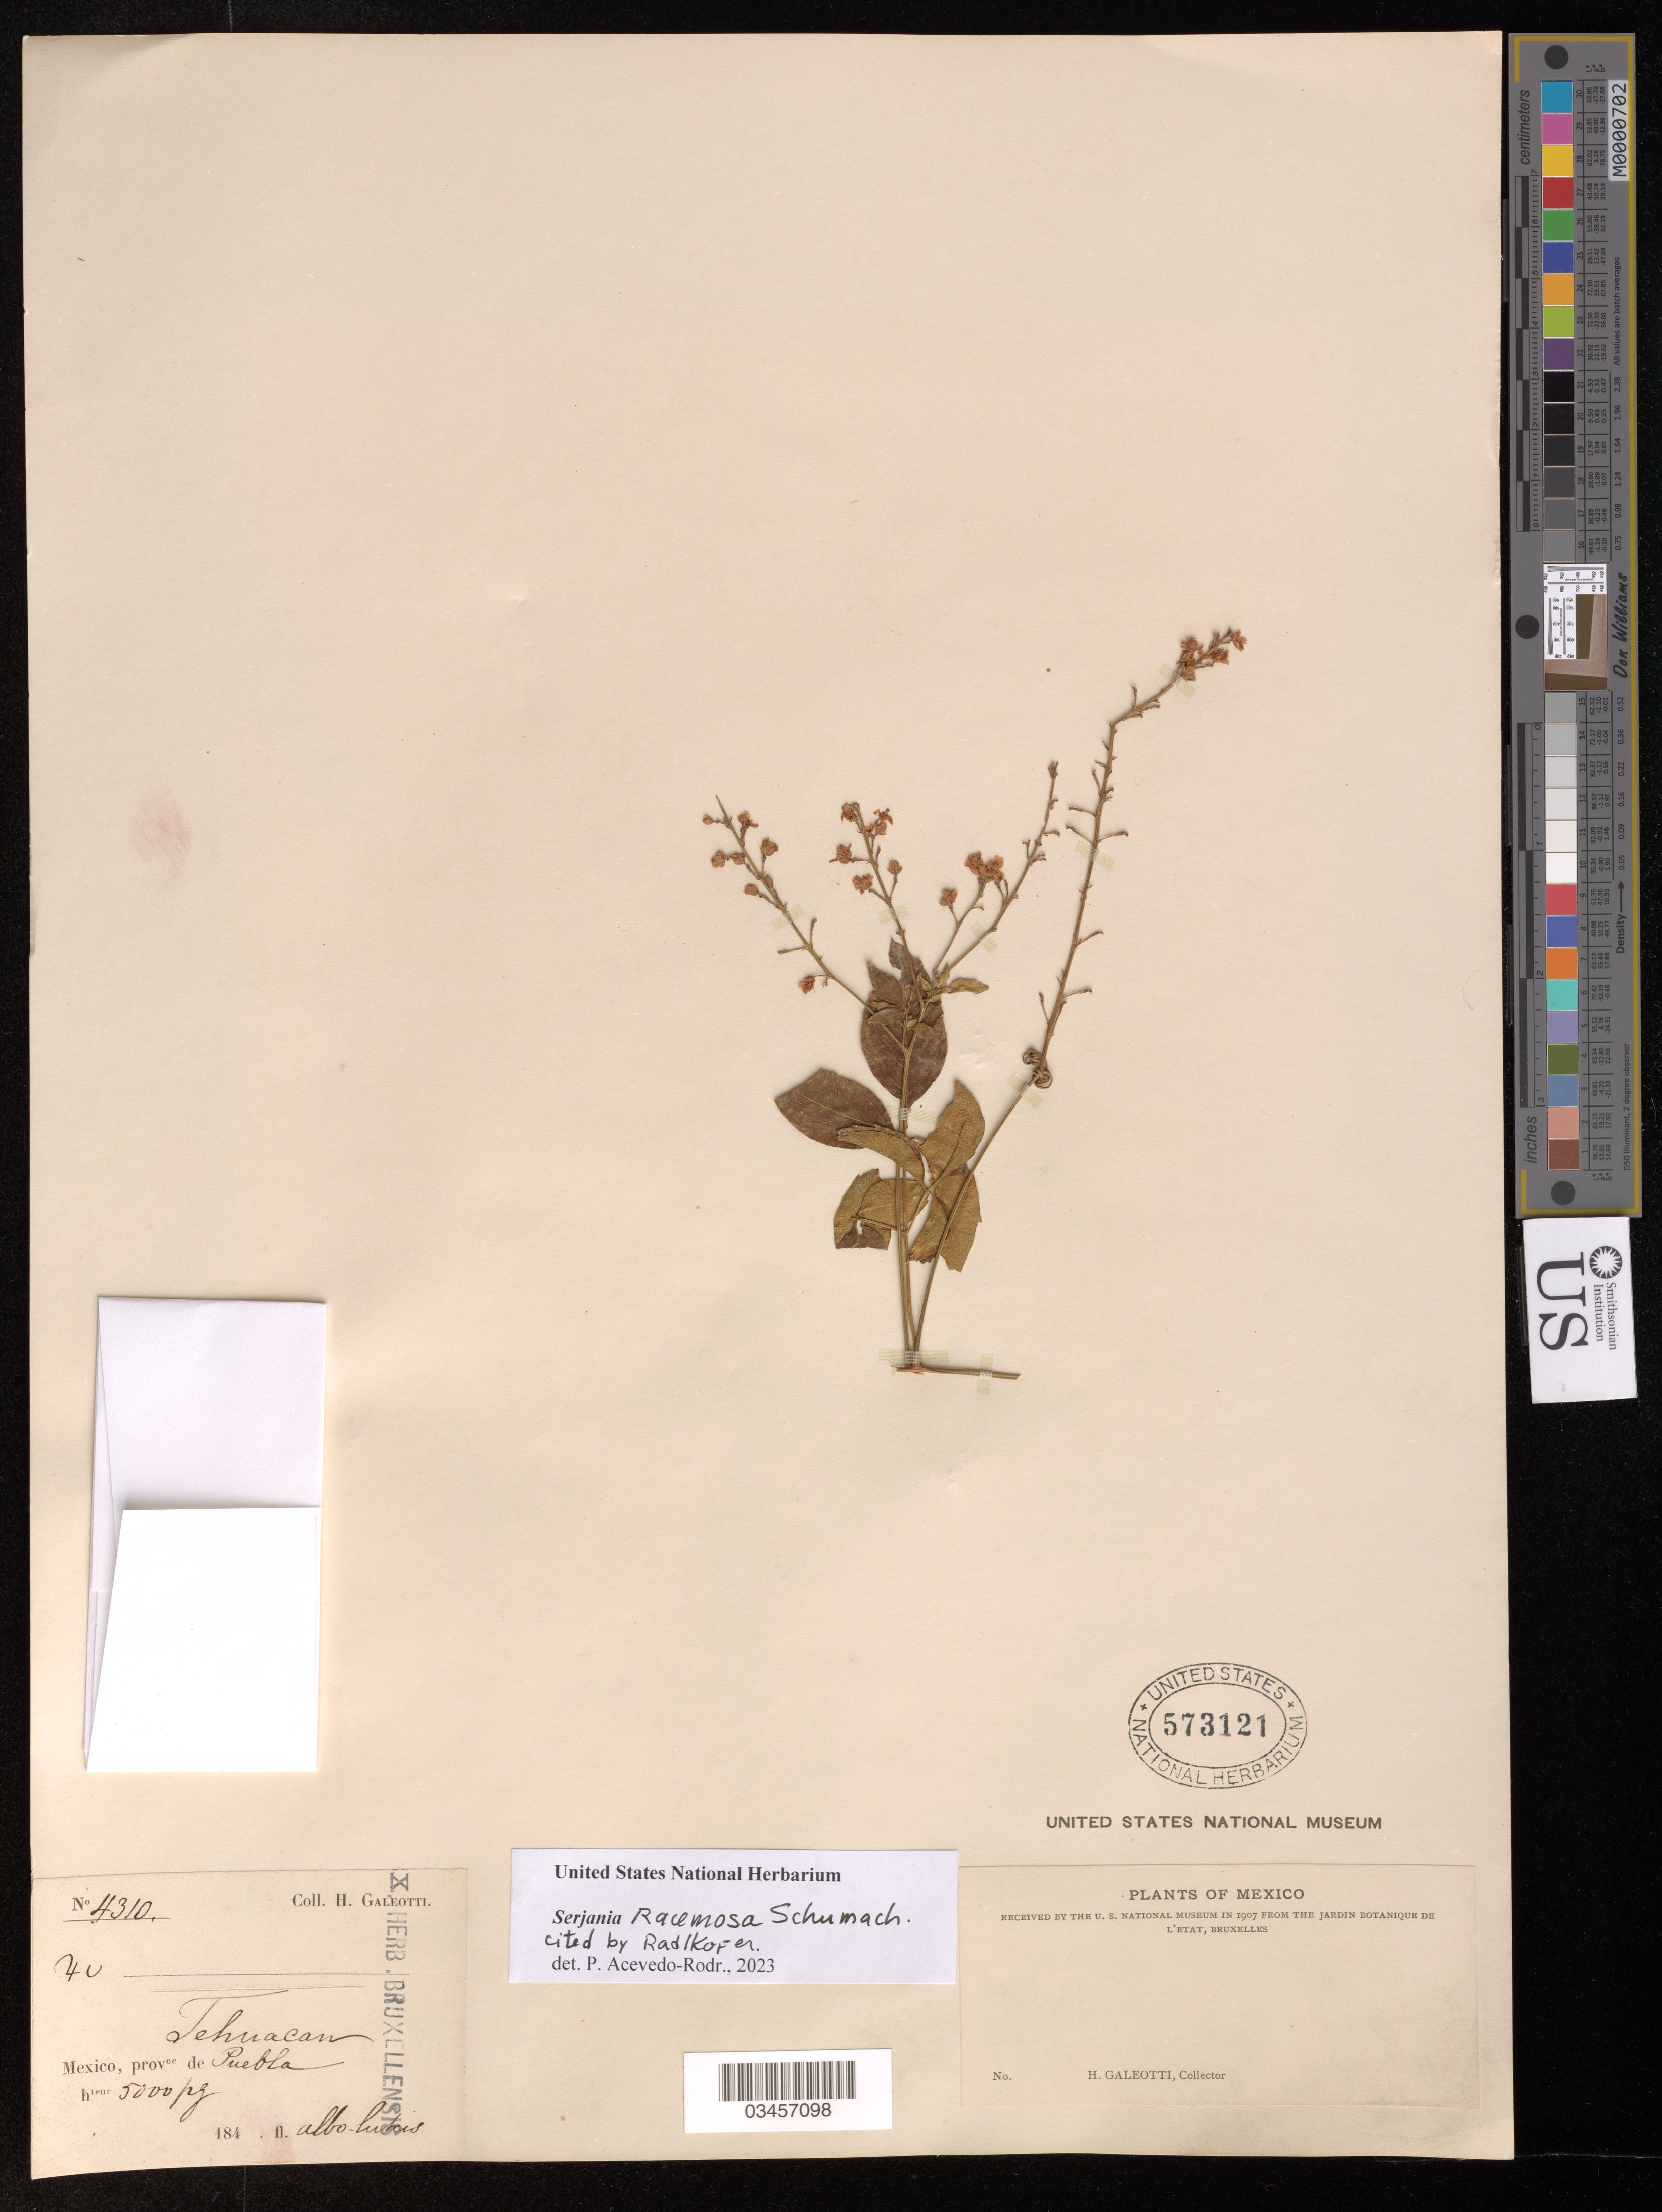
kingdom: Plantae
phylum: Tracheophyta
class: Magnoliopsida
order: Sapindales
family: Sapindaceae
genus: Serjania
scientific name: Serjania racemosa f. glabriuscula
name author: Radlk.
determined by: Acevedo-Rodríguez, P., (BOT), Smithsonian Institution - National Museum of Natural History (UNITED STATES)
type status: Syntype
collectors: H. G. Galeotti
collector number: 4310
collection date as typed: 184-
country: Mexico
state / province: Puebla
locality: Tehuacan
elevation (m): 1524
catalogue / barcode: US 573121